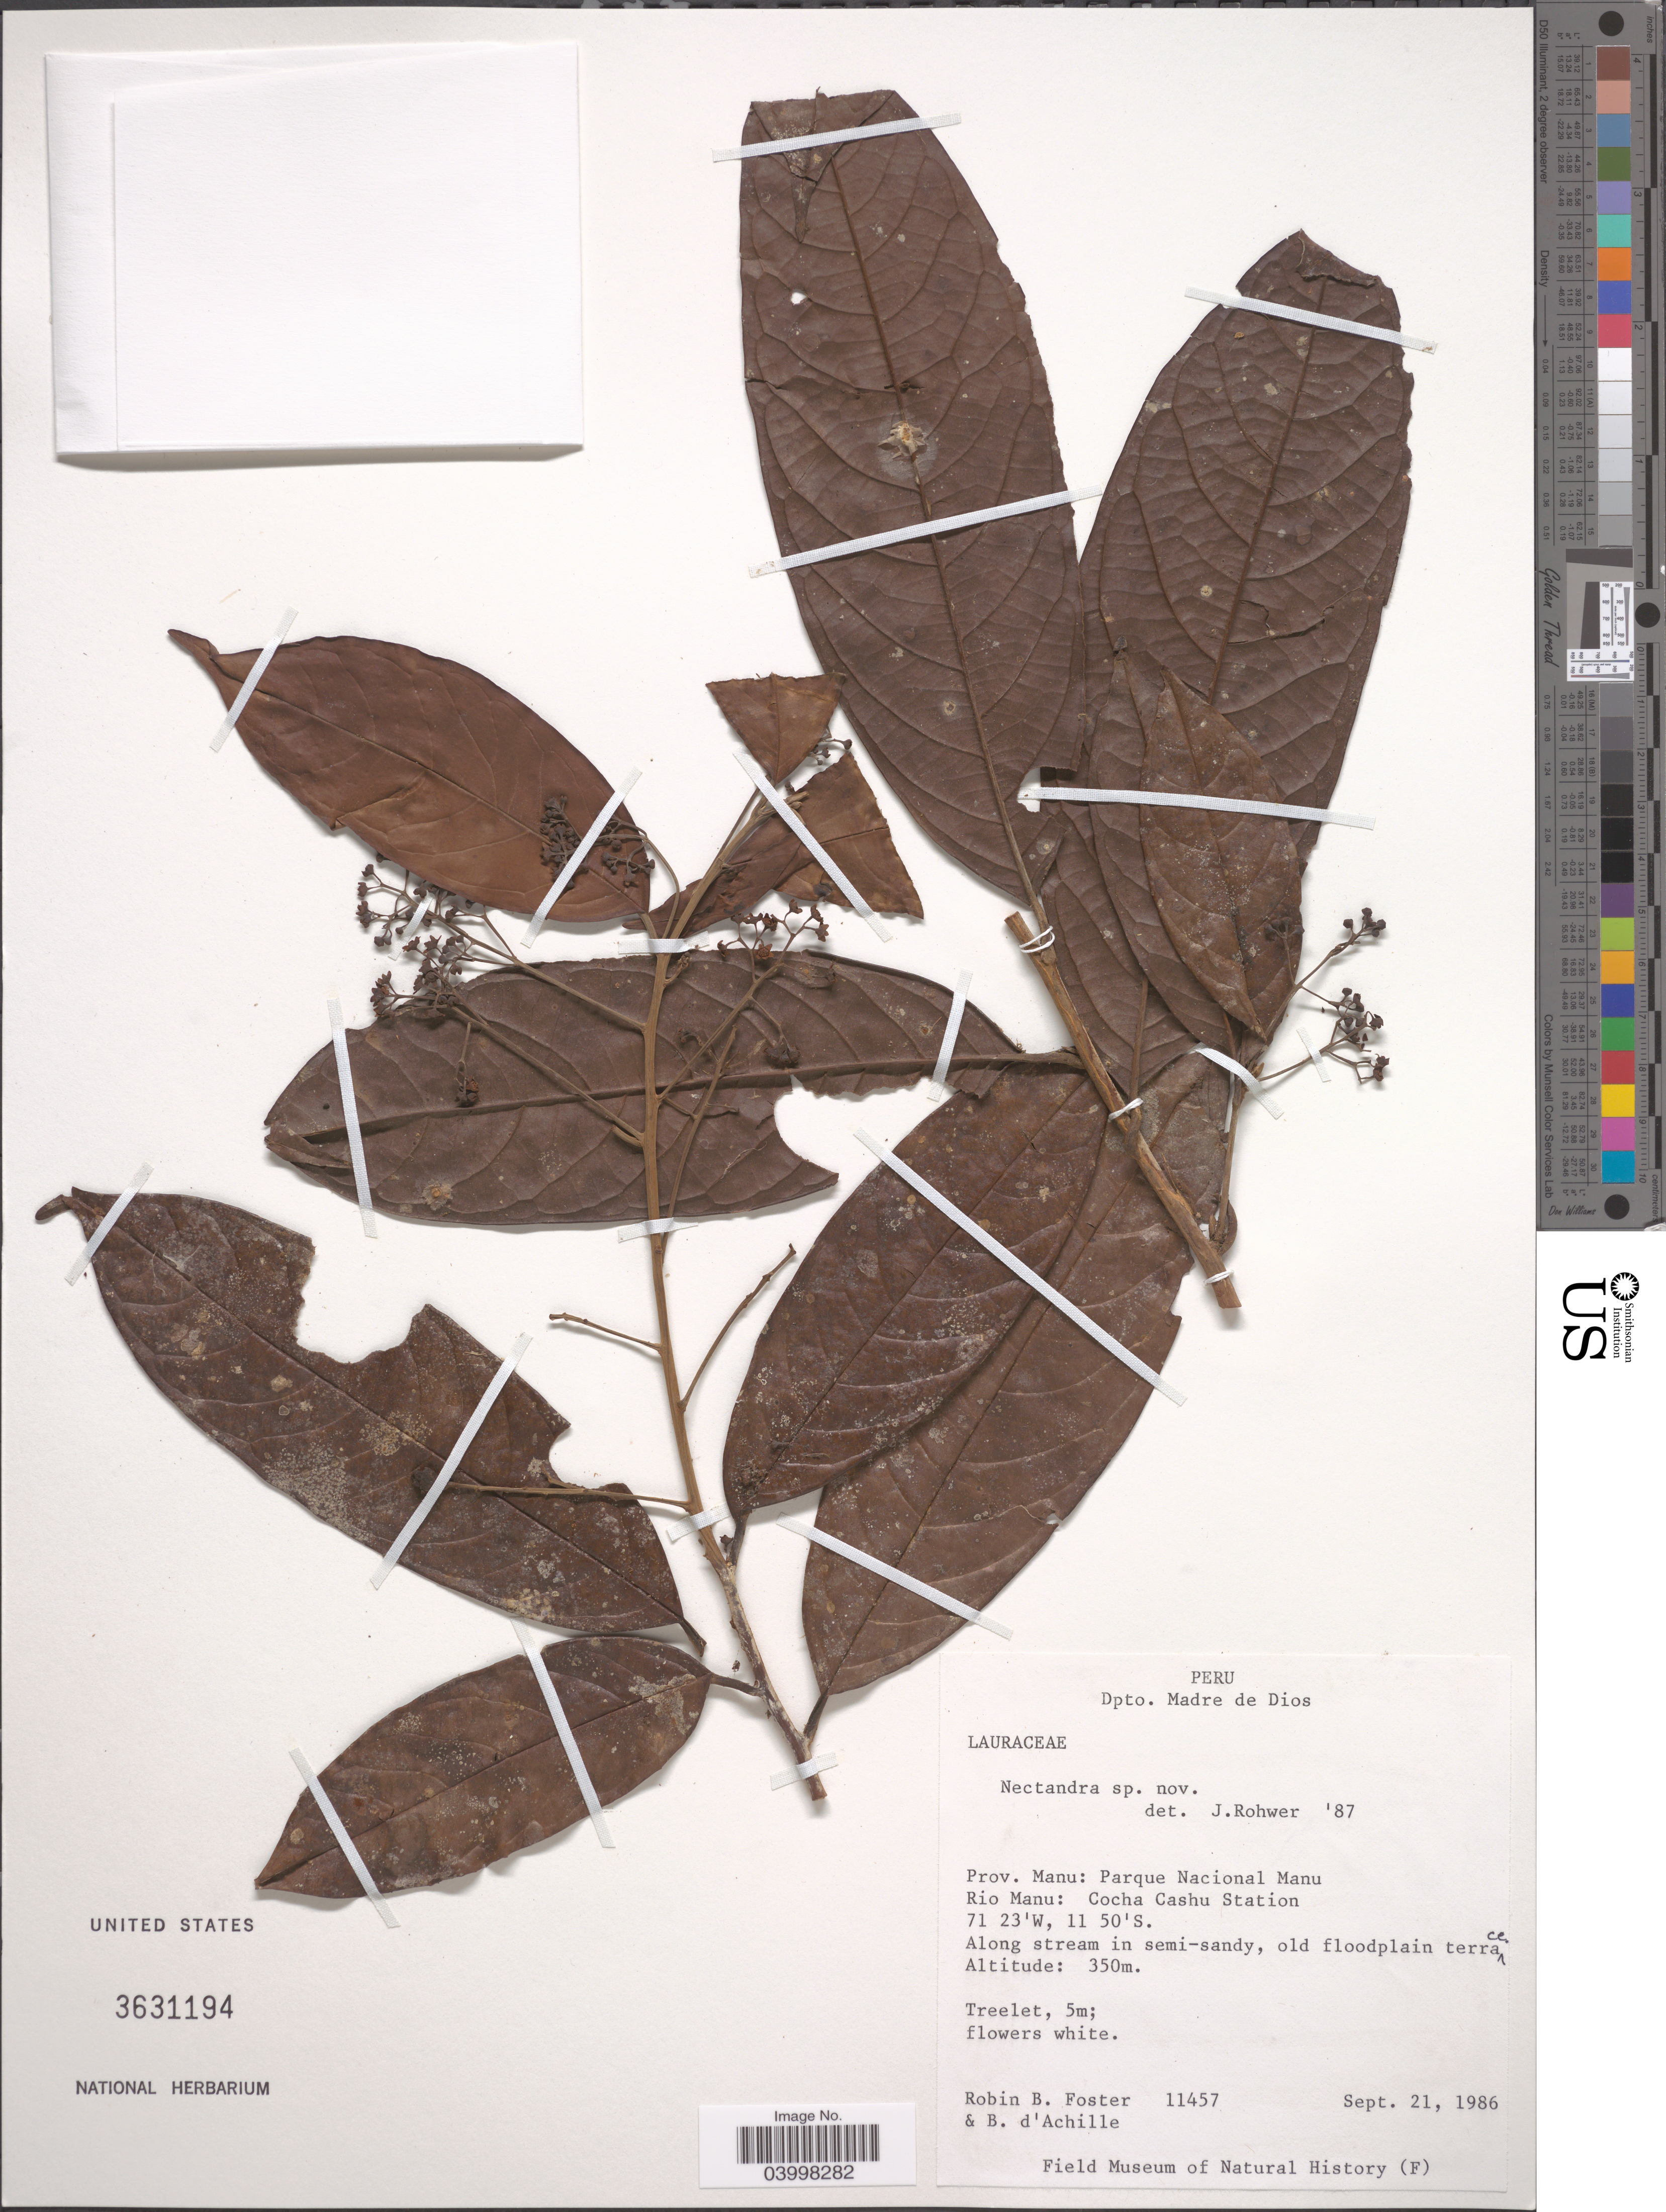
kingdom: Plantae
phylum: Tracheophyta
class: Magnoliopsida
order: Laurales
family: Lauraceae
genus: Nectandra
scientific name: Nectandra sp.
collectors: R. B. Foster & B. d'Achille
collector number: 11457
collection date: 1986-09-21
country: Peru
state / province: Madre de Dios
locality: Dpto. Madre de Dios. Prov. Manu: Parque Nacional Manu. Rio Manu: Cocha Cashu Station.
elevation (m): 350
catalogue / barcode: US 3631194